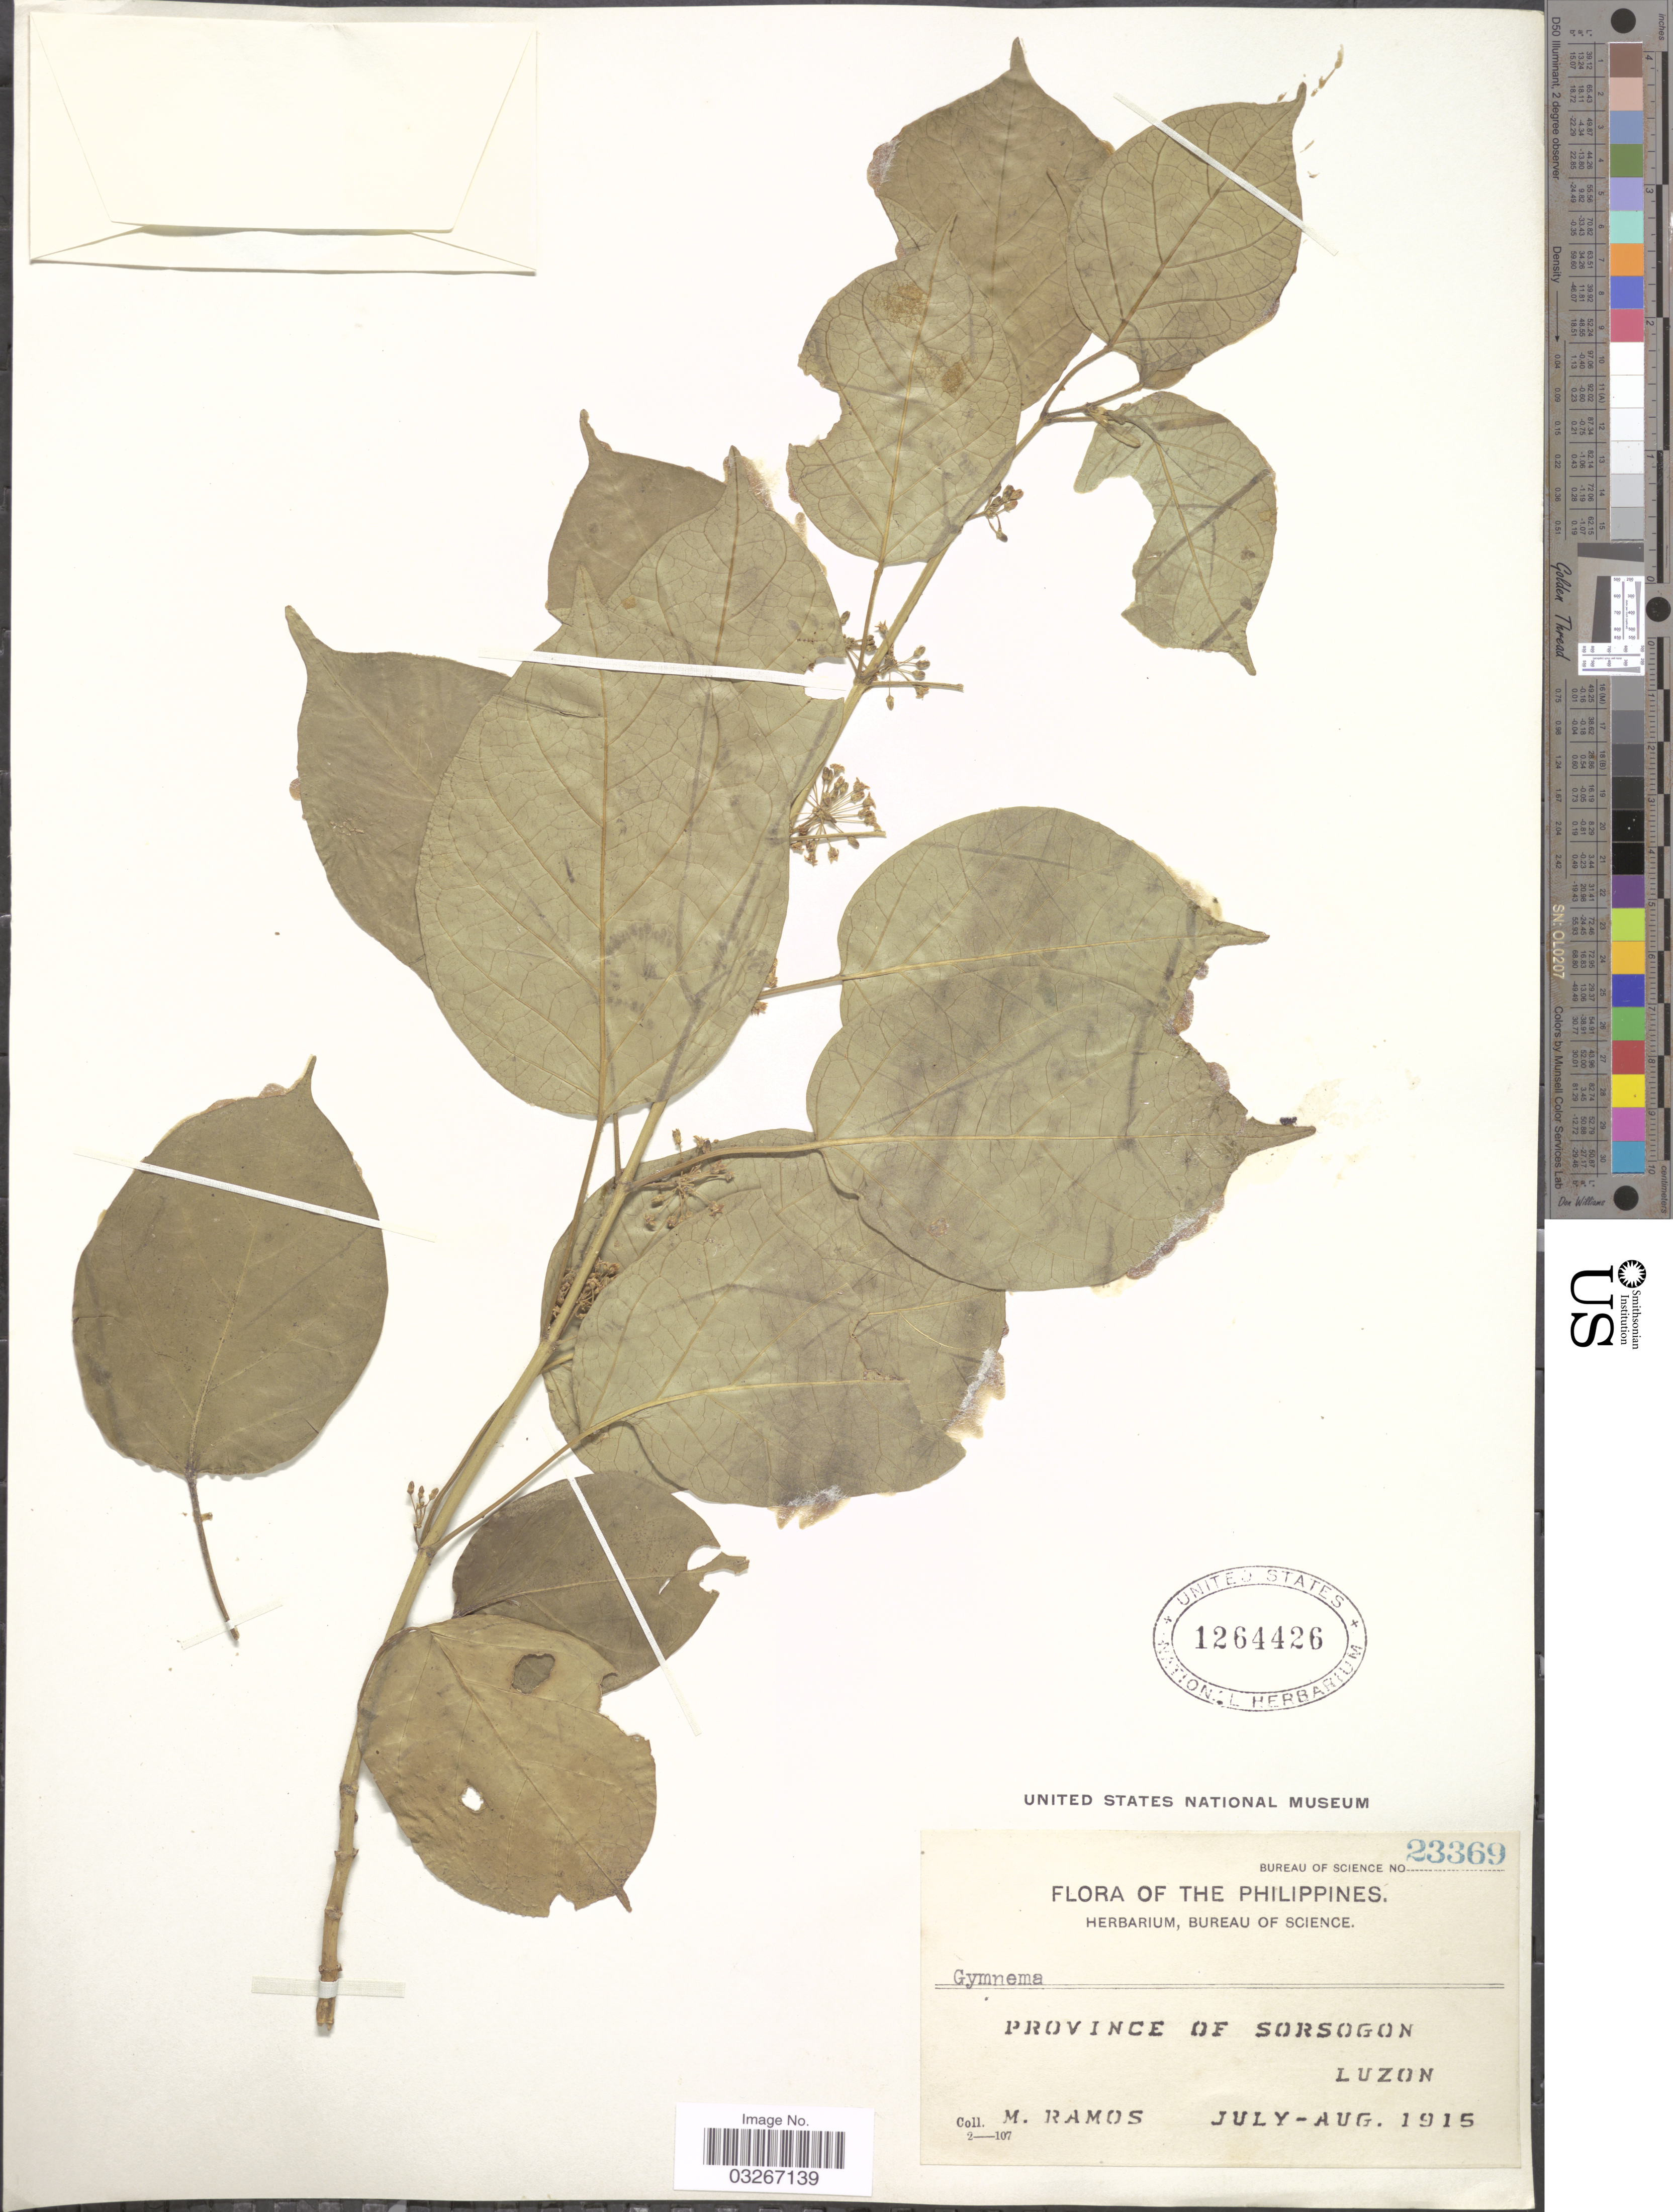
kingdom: Plantae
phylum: Tracheophyta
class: Magnoliopsida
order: Gentianales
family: Apocynaceae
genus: Gymnema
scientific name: Gymnema sp.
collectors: M. Ramos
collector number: Bureau of Science 23369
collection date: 1915-07/1915-08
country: Philippines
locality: Province of Sorsogon. Luzon.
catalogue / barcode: US 1264426